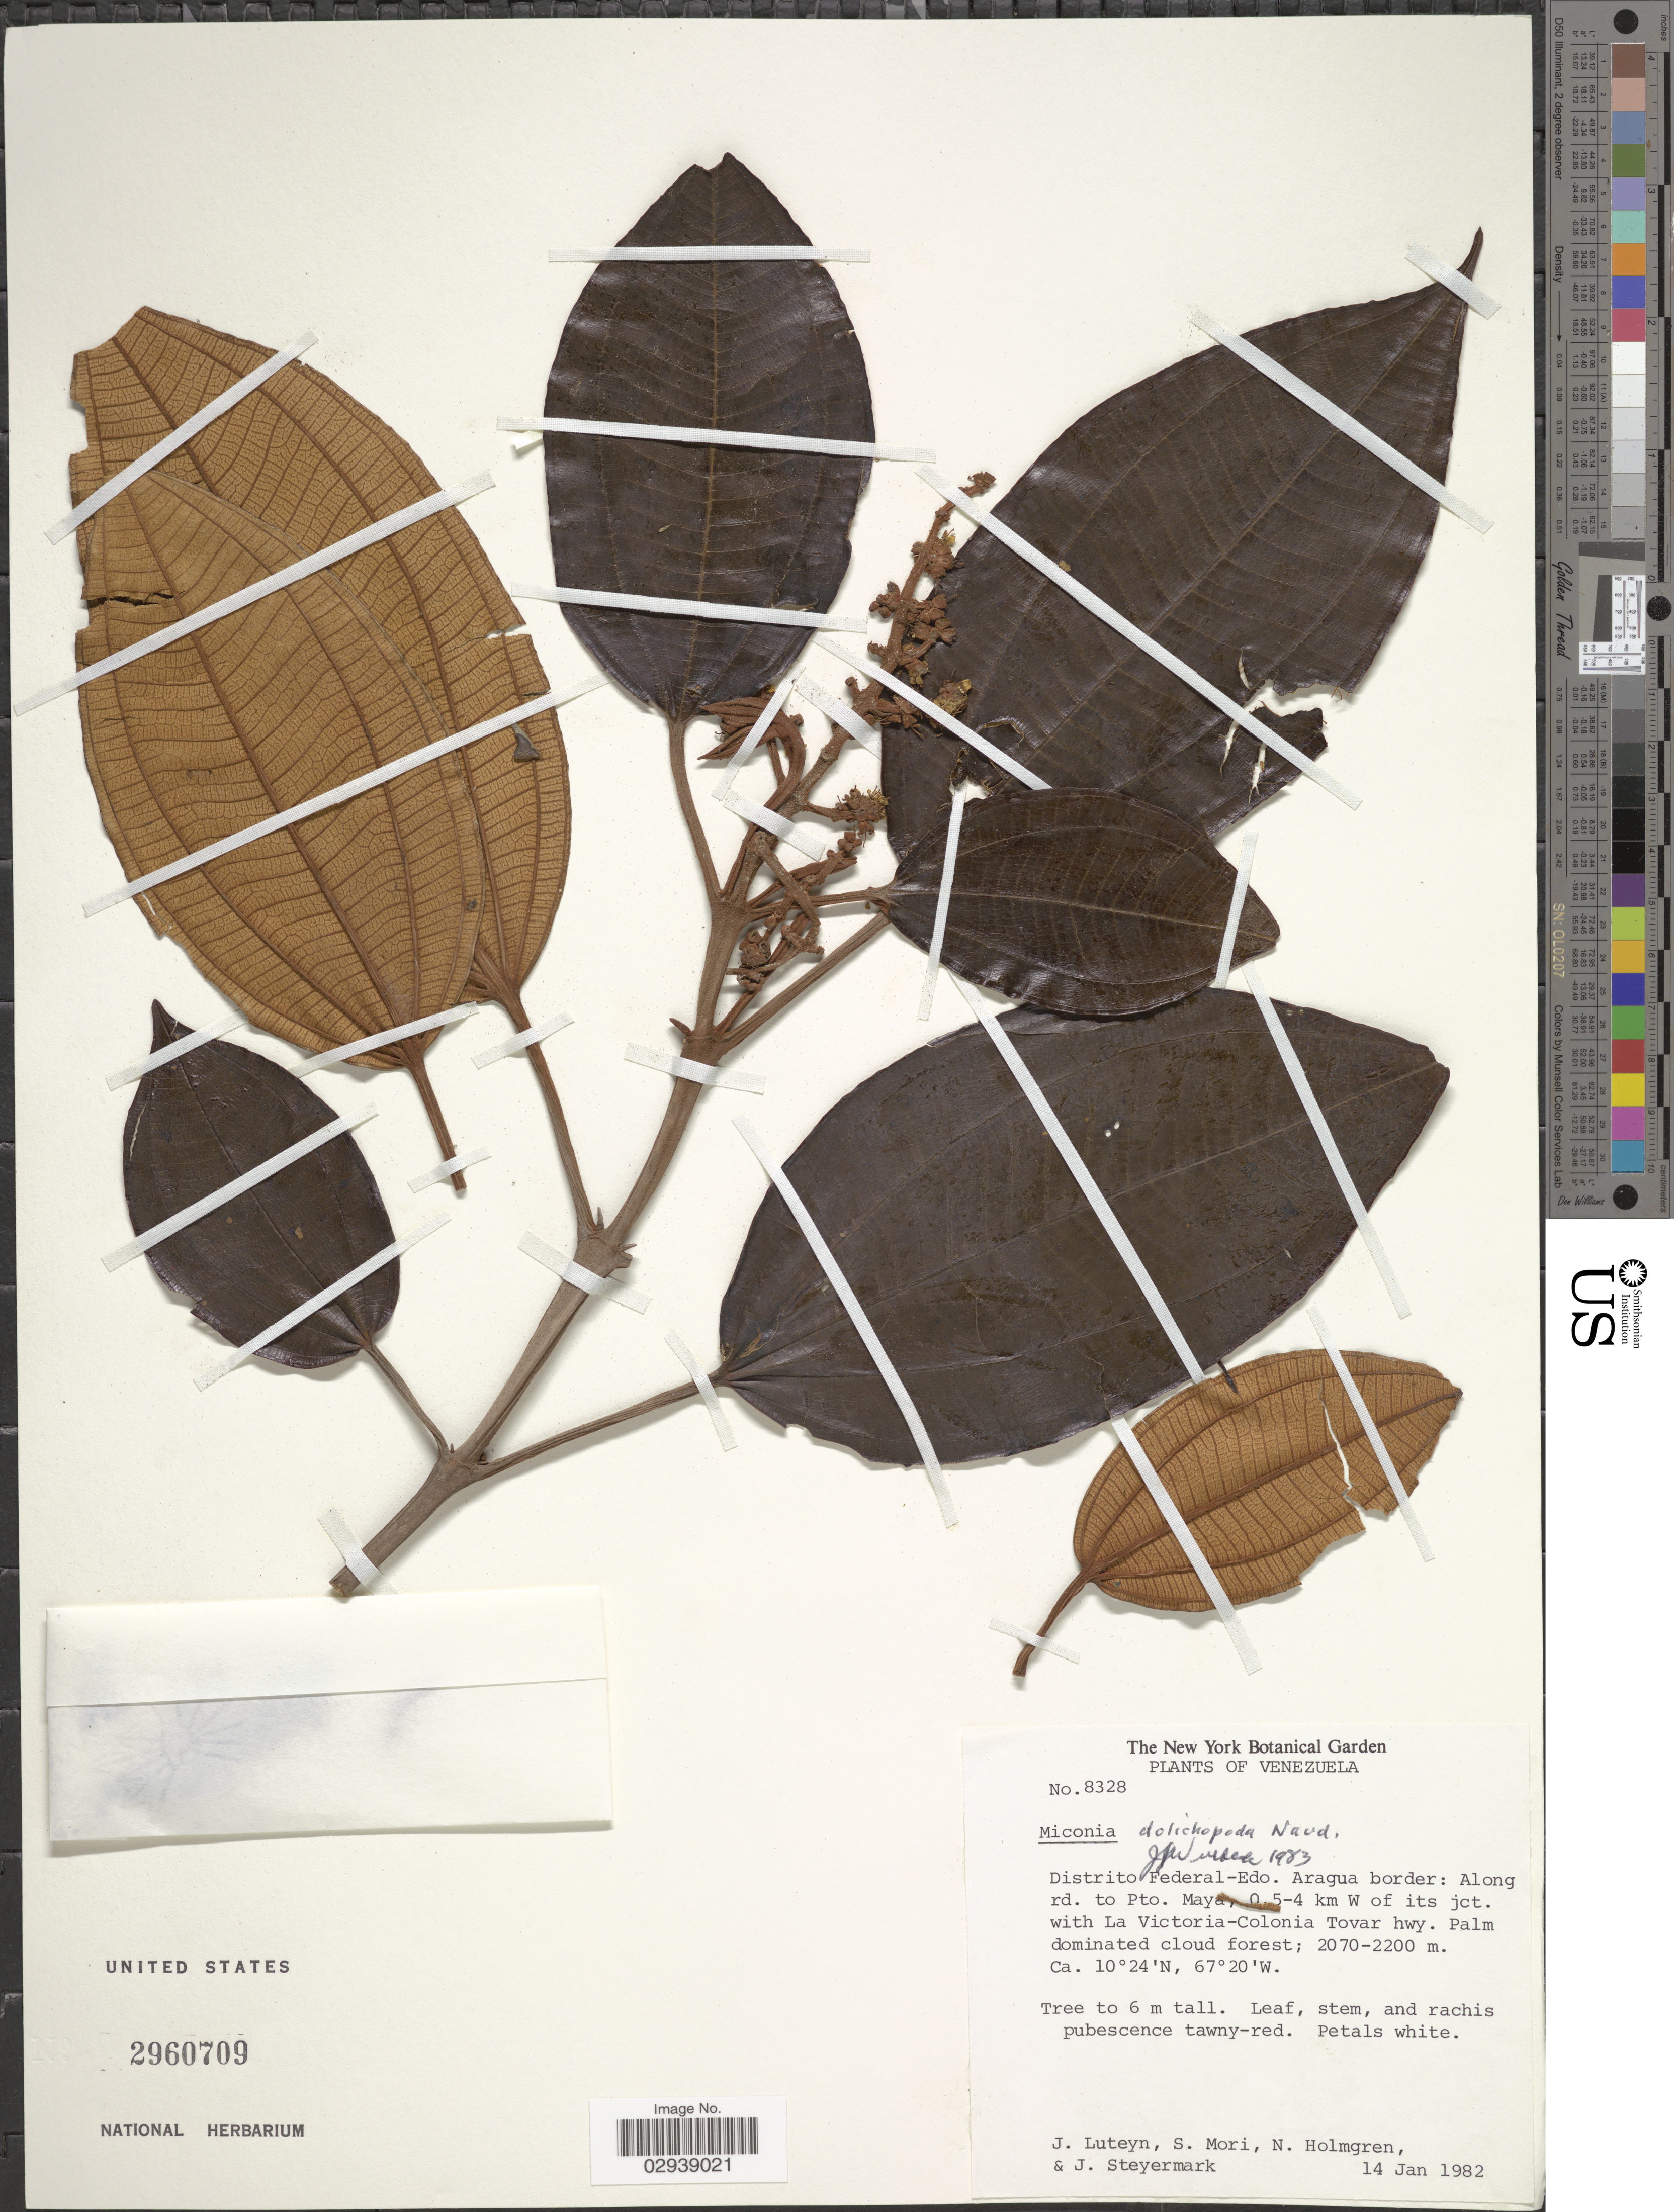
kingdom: Plantae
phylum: Tracheophyta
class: Magnoliopsida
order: Myrtales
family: Melastomataceae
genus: Miconia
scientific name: Miconia dolichopoda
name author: Naudin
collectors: J. Luteyn, S. Mori, N. H. Holmgren & J. Steyermark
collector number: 8328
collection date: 1982-01-14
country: Venezuela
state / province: Aragua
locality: Distrito Federal-Edo. Aragua border: Along rd. to Pto. Maya, 0.5-4 km W of its jct. with La Victoria-Colonia Tovar hwy.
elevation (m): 2070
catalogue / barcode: US 2960709